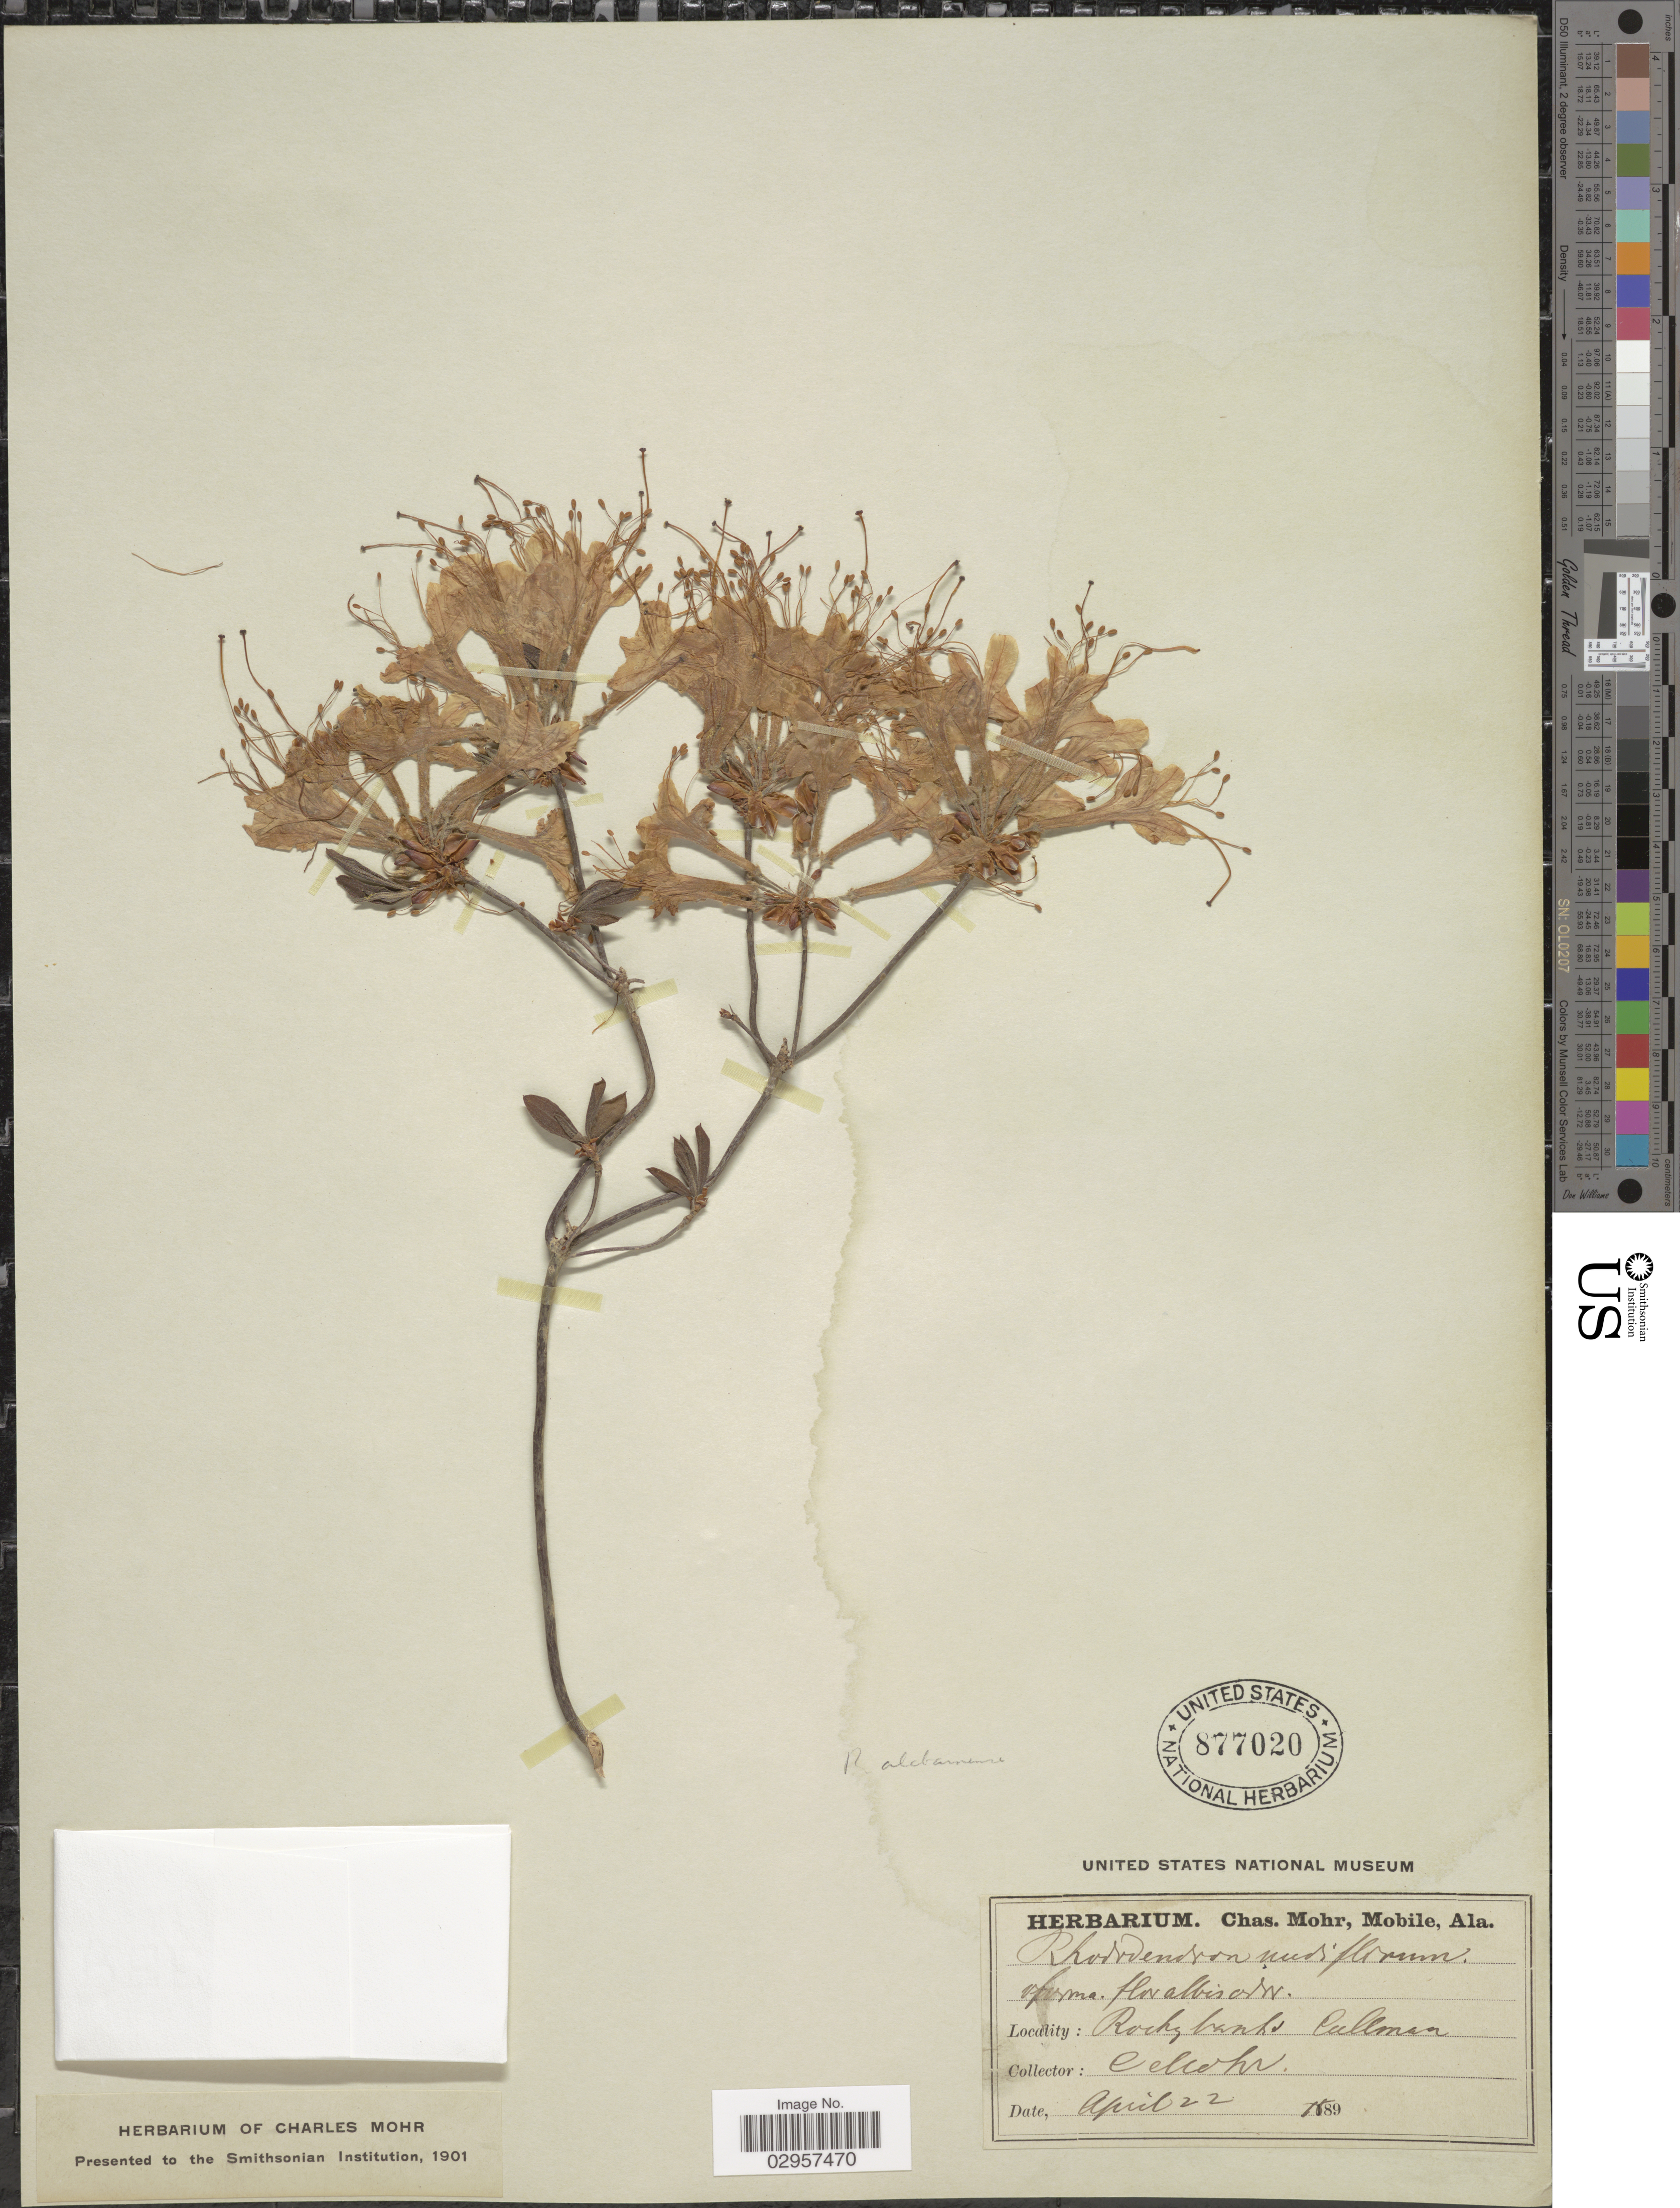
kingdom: Plantae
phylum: Tracheophyta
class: Magnoliopsida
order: Ericales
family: Ericaceae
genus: Rhododendron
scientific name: Rhododendron alabamense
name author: Rehder in E.H. Wilson & Rehder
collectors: Mohr, C. T. (herbarium)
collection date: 1889-04-22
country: United States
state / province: Alabama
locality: Rocky banks Cullman.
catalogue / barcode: US 877020